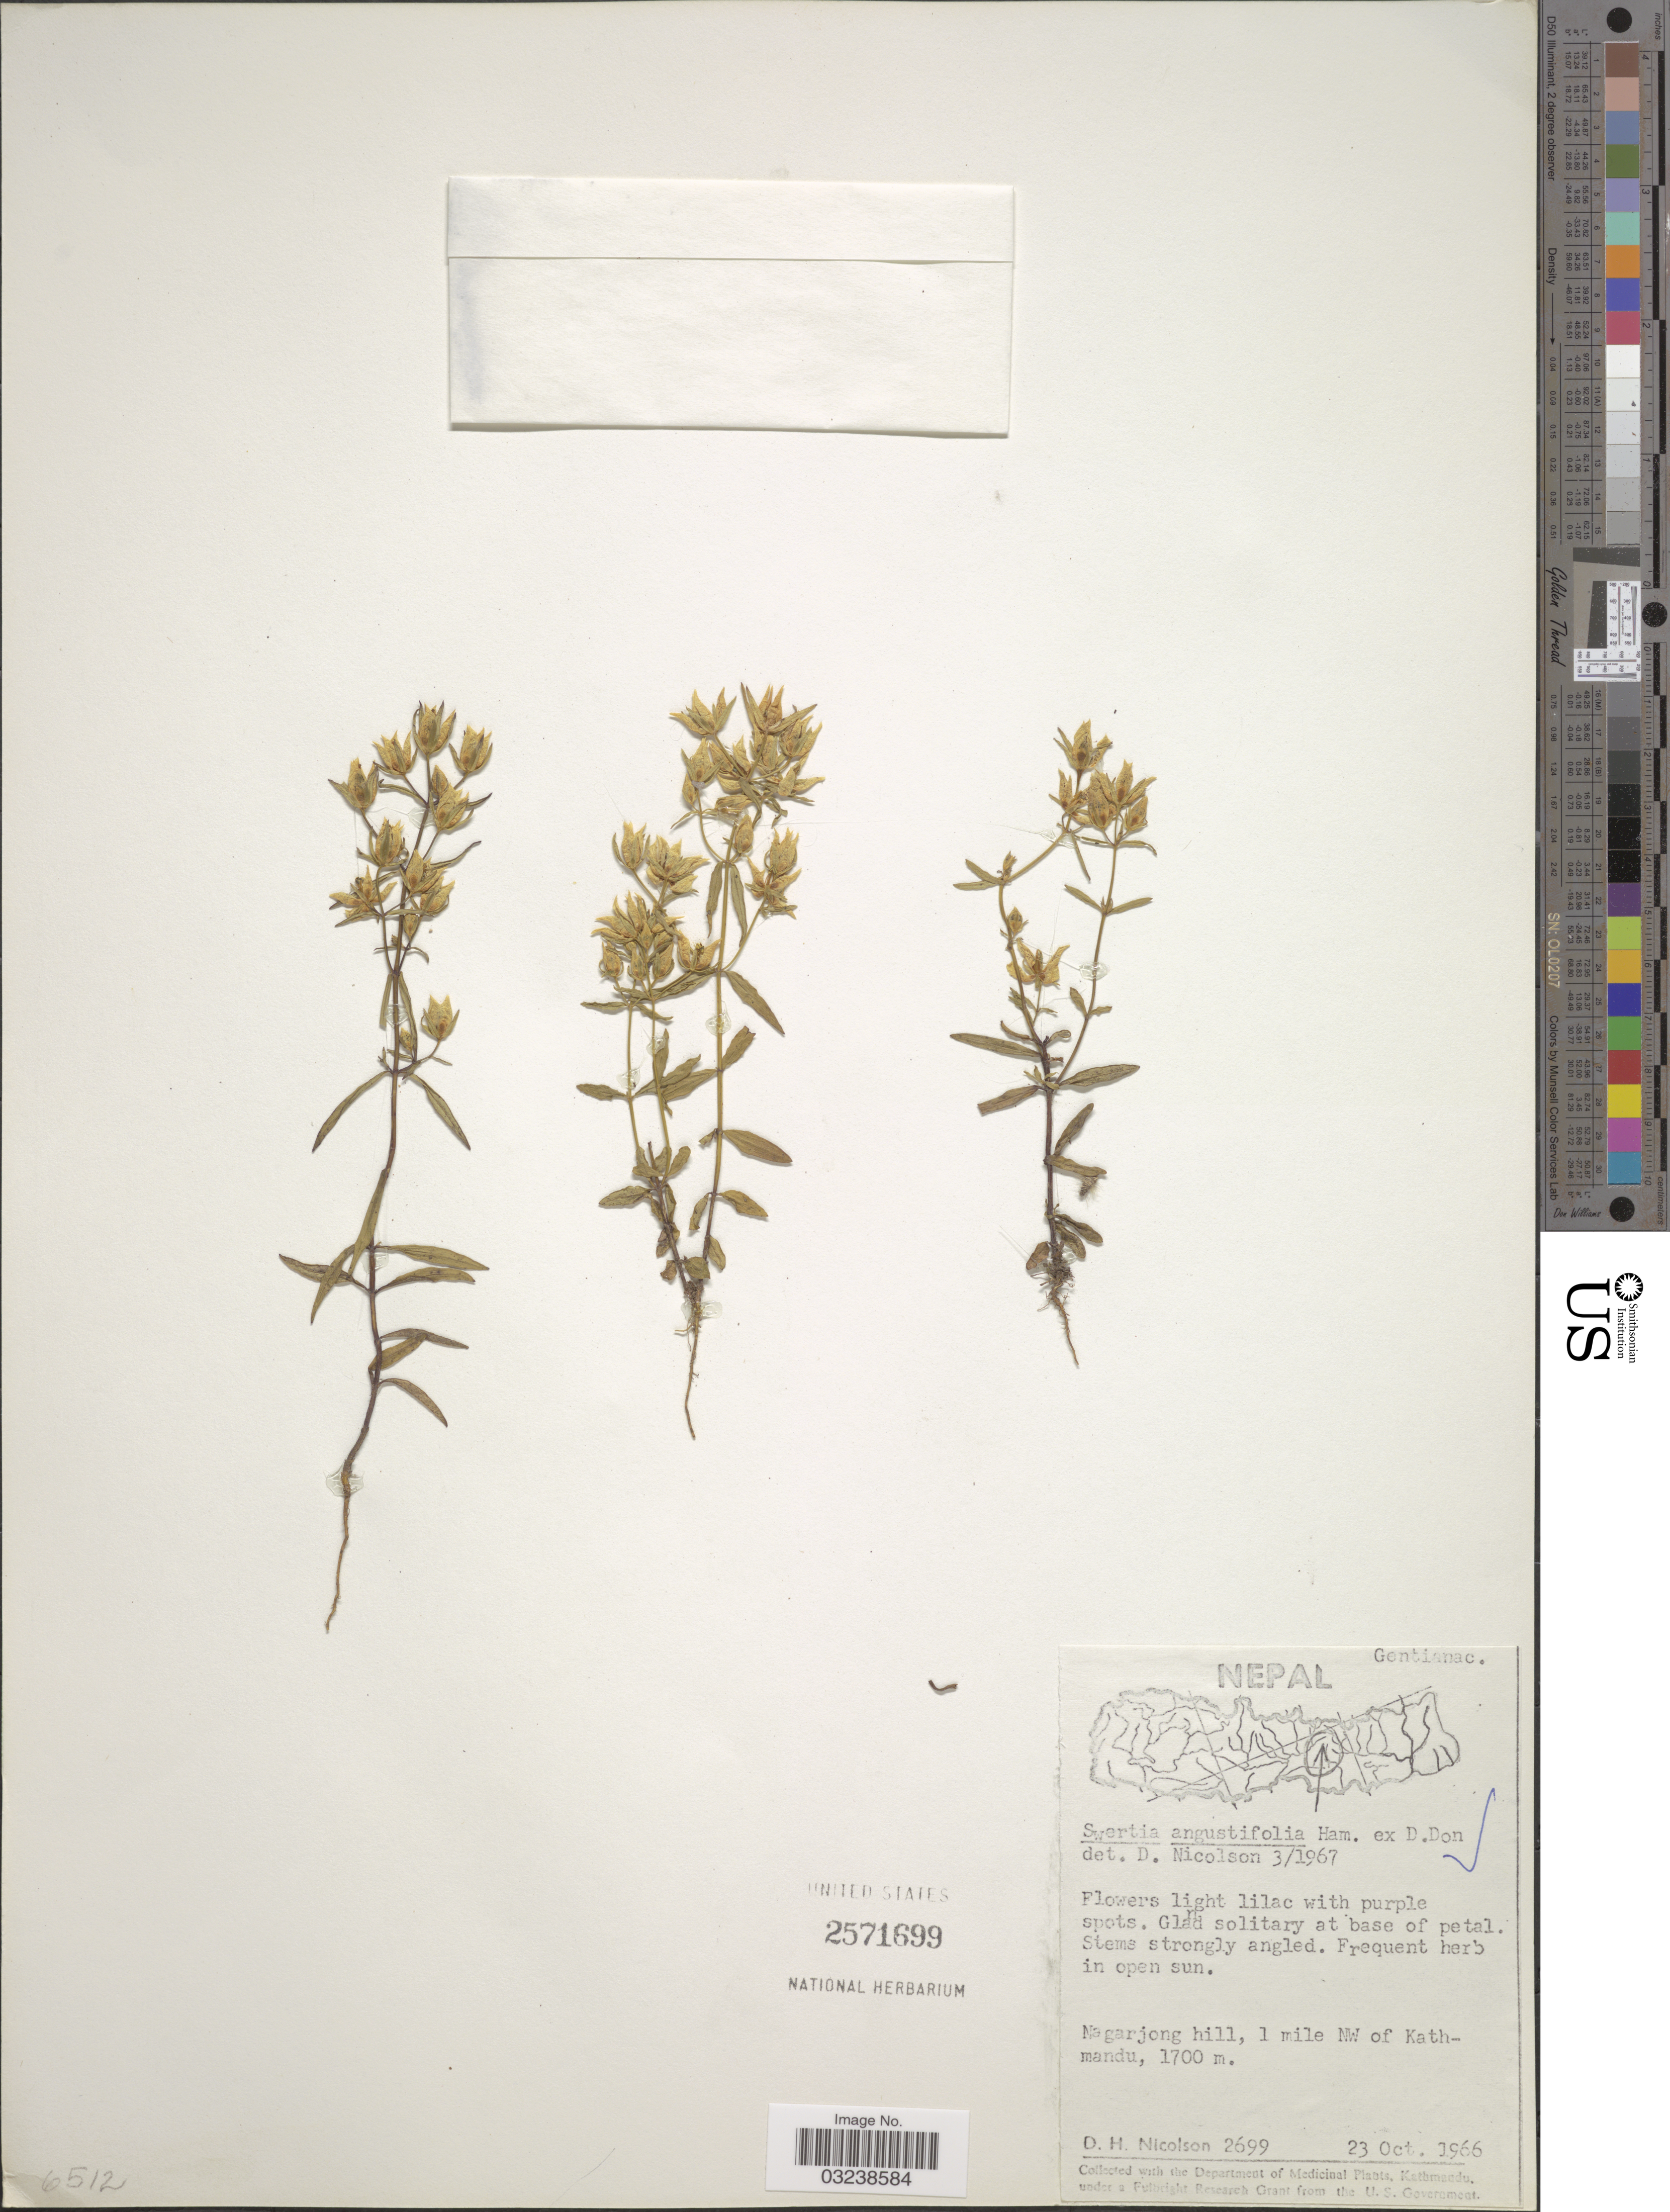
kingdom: Plantae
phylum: Tracheophyta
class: Magnoliopsida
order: Gentianales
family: Gentianaceae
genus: Swertia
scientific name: Swertia angustifolia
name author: Buch.-Ham. ex D. Don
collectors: D. H. Nicolson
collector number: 2699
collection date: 1966-10-23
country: Nepal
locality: Nagarjong hill, 1 mile NW of Kathmandu.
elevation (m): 1700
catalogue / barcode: US 2571699